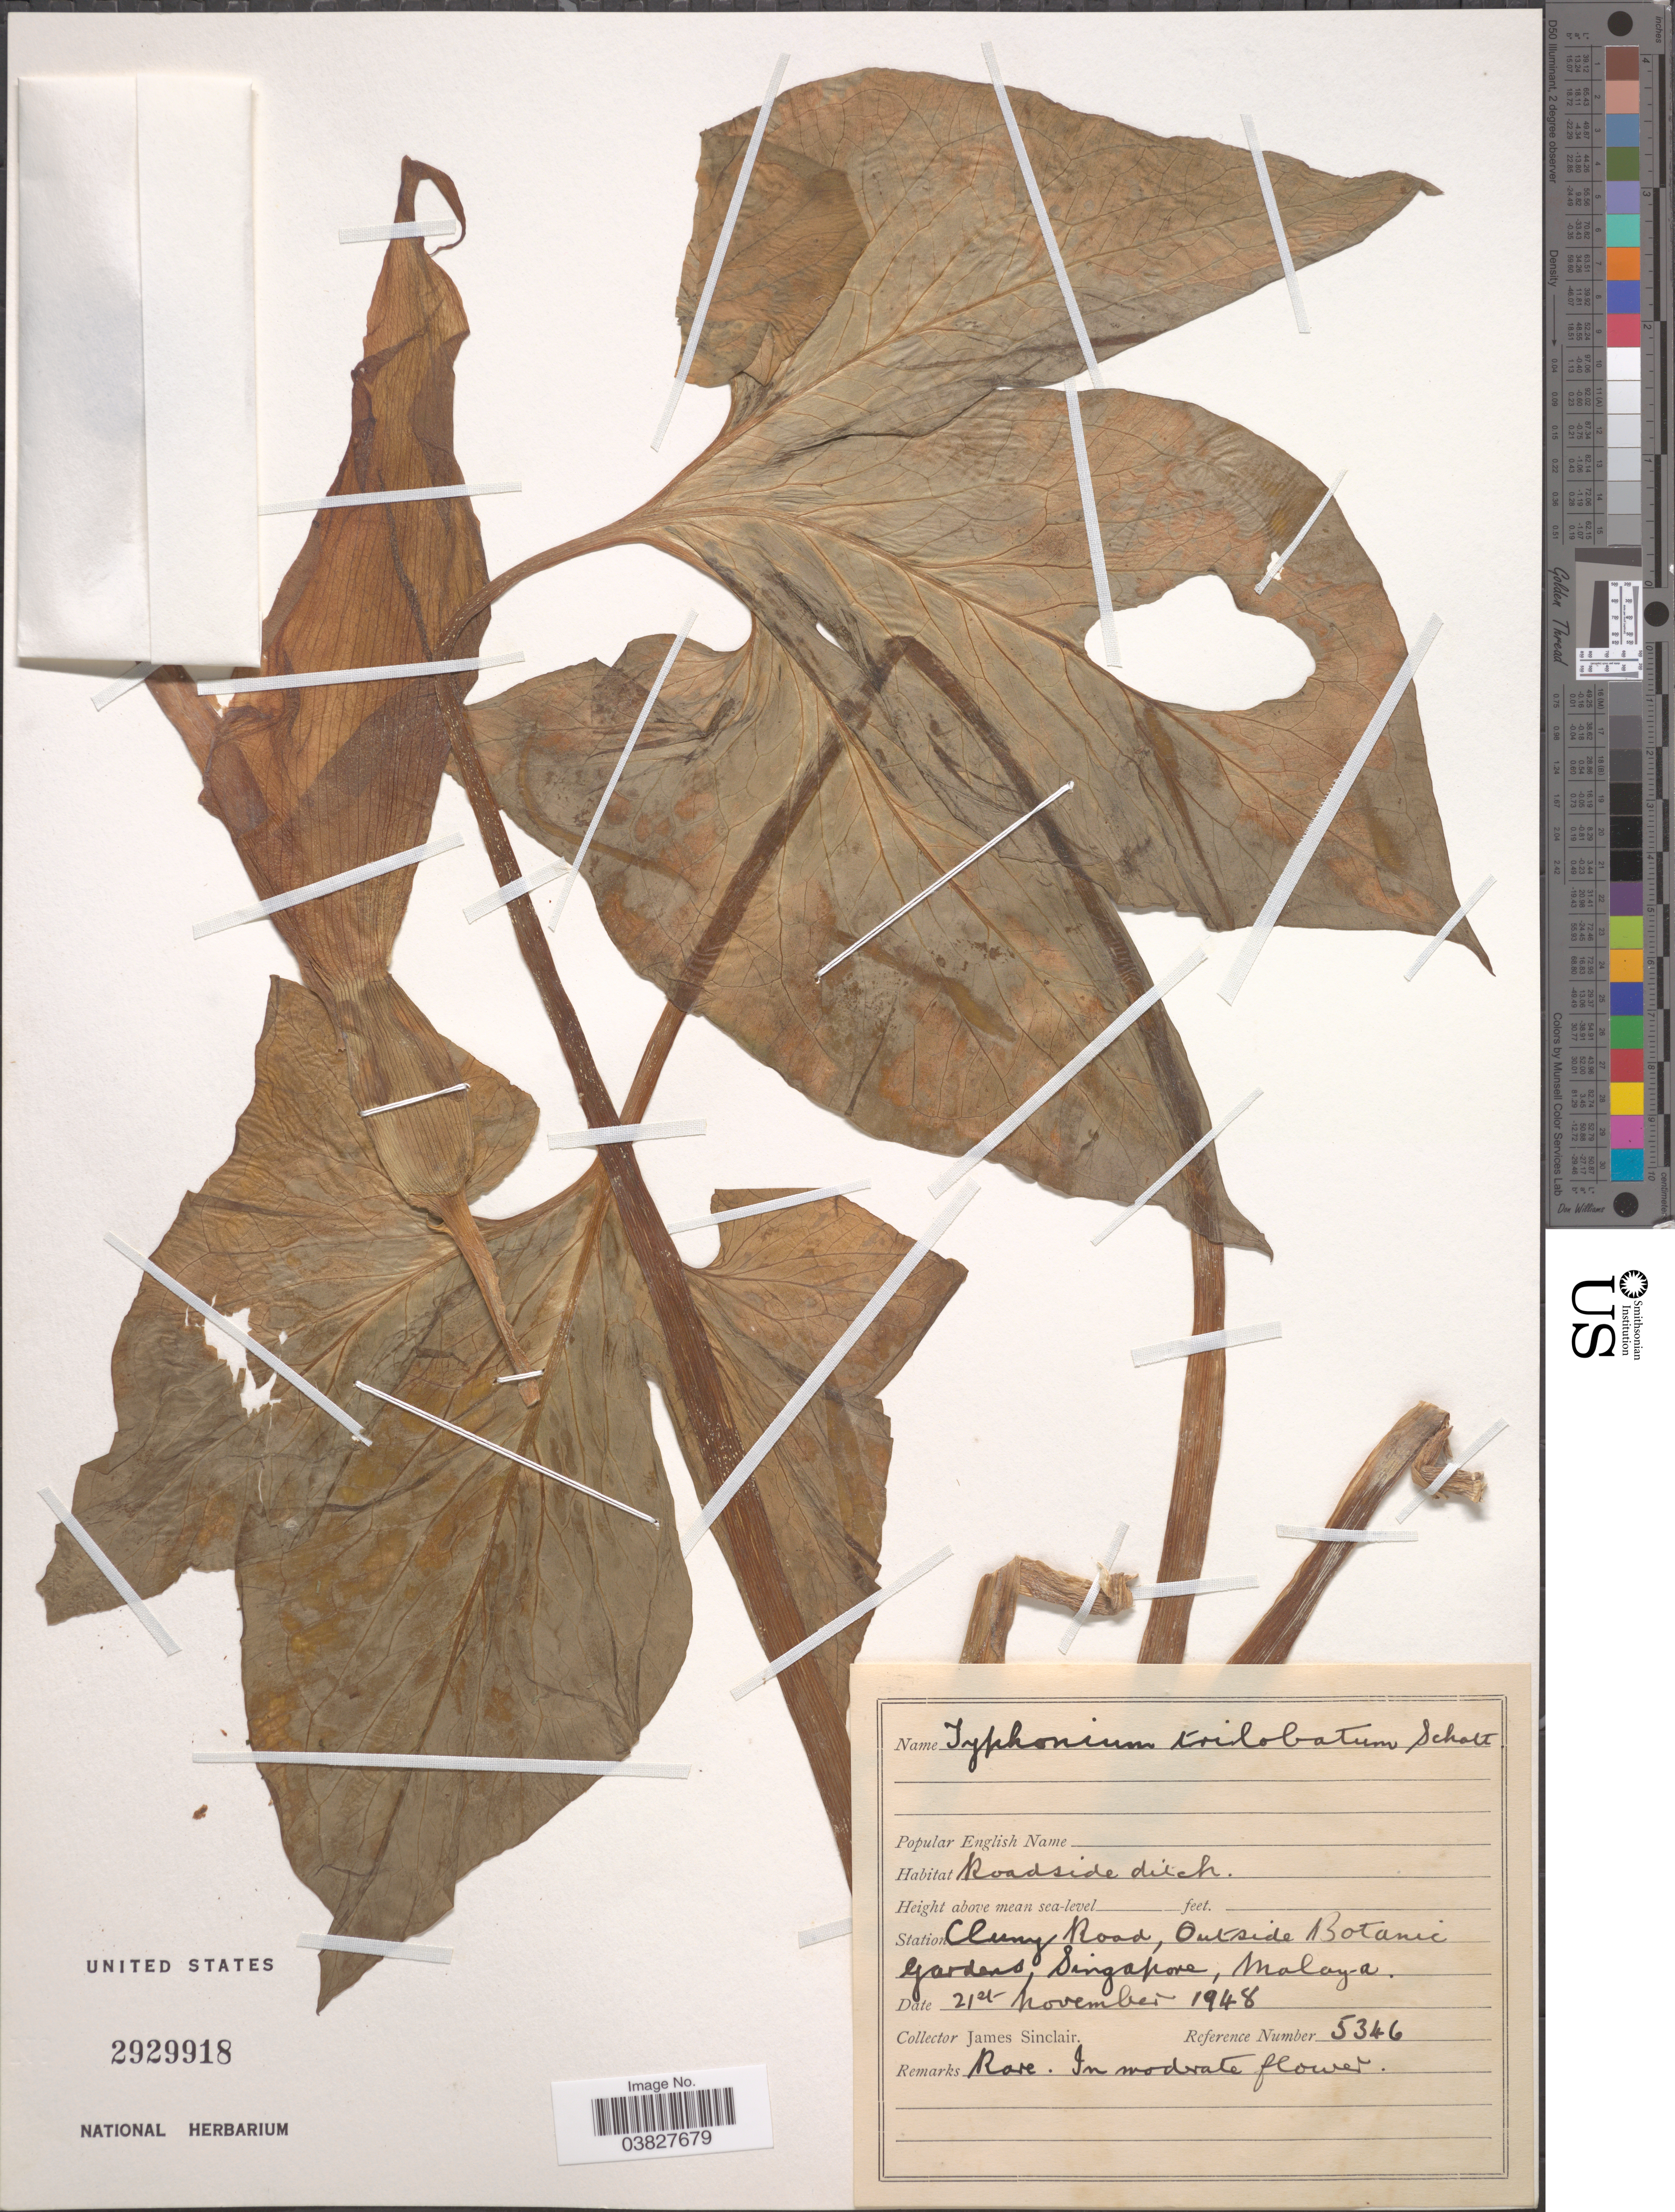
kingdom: Plantae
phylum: Tracheophyta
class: Liliopsida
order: Alismatales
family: Araceae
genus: Typhonium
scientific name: Typhonium trilobatum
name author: (L.) Schott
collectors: J. Sinclair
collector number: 5346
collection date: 1948-11-21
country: Singapore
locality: Station Cluny Road, Outside Botanic Gardens, Malaya.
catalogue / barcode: US 2929918